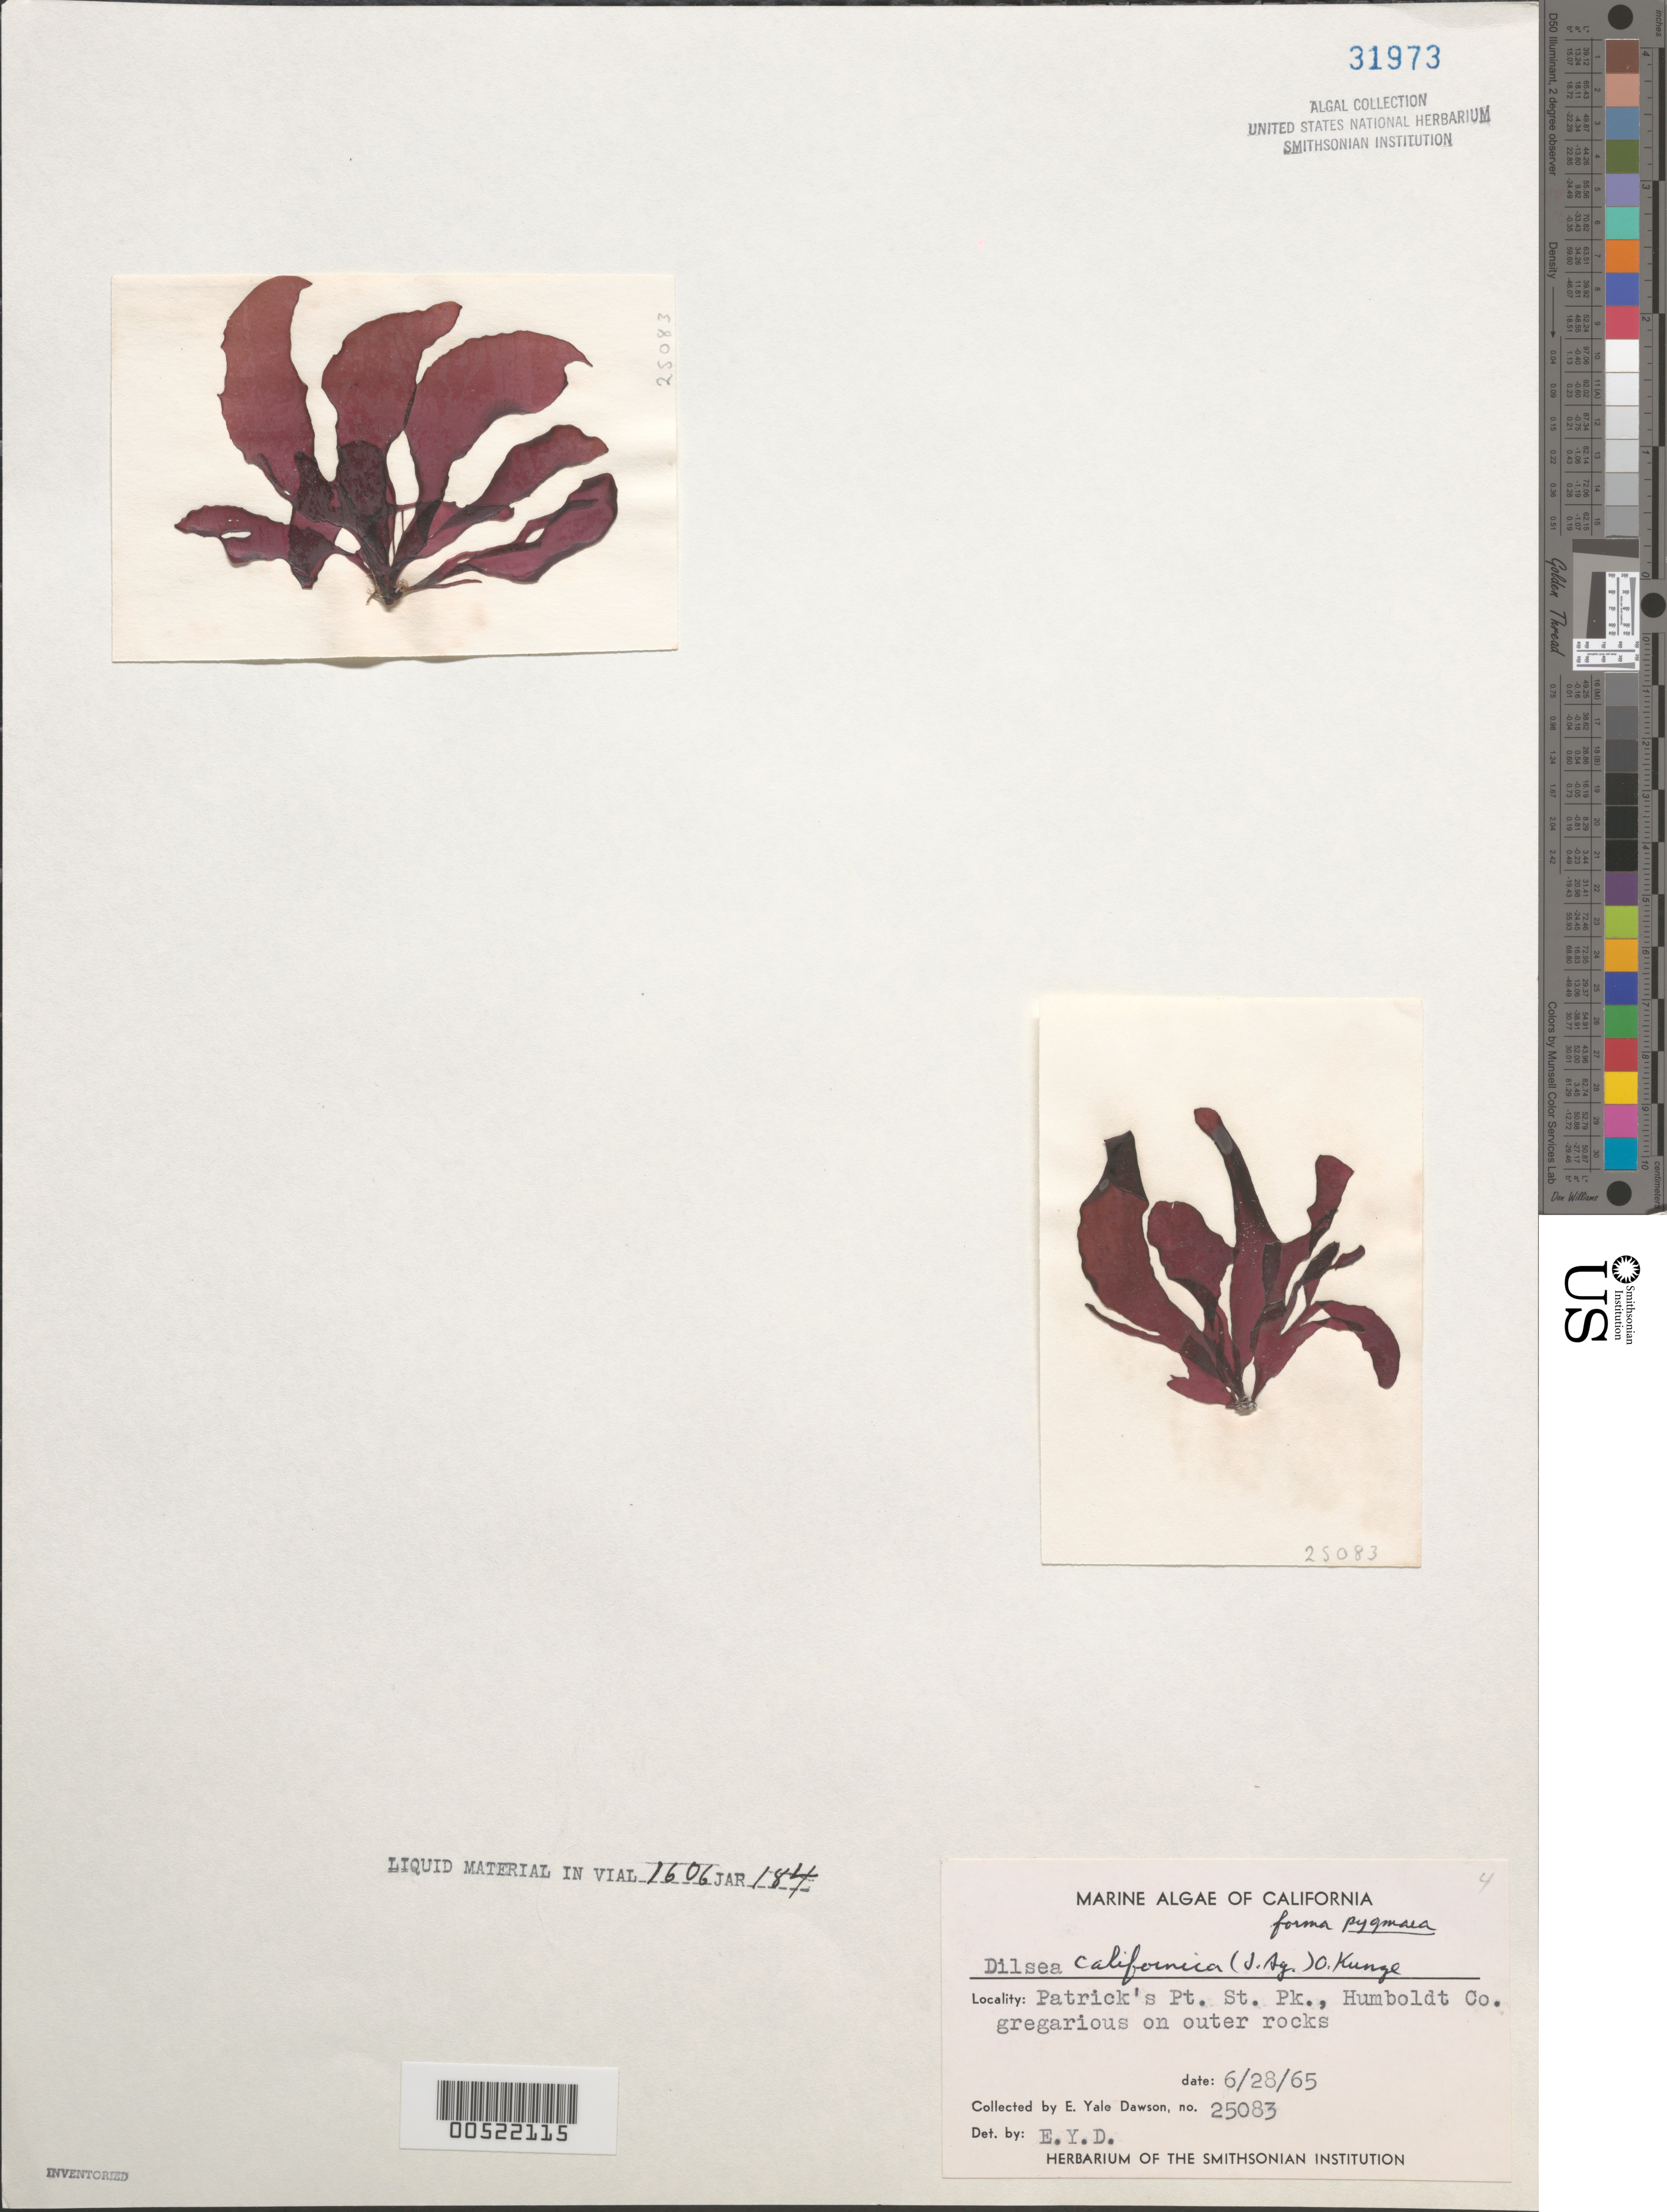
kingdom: Plantae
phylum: Rhodophyta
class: Florideophyceae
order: Gigartinales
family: Dumontiaceae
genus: Dilsea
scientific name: Dilsea californica f. pygmaea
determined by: Dawson, E. Y.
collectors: E. Y. Dawson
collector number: EYD 25083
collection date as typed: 28 Jun 1965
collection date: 1965-06-28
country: United States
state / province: California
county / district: Humboldt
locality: Patrick's Point State Park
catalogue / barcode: US 31973